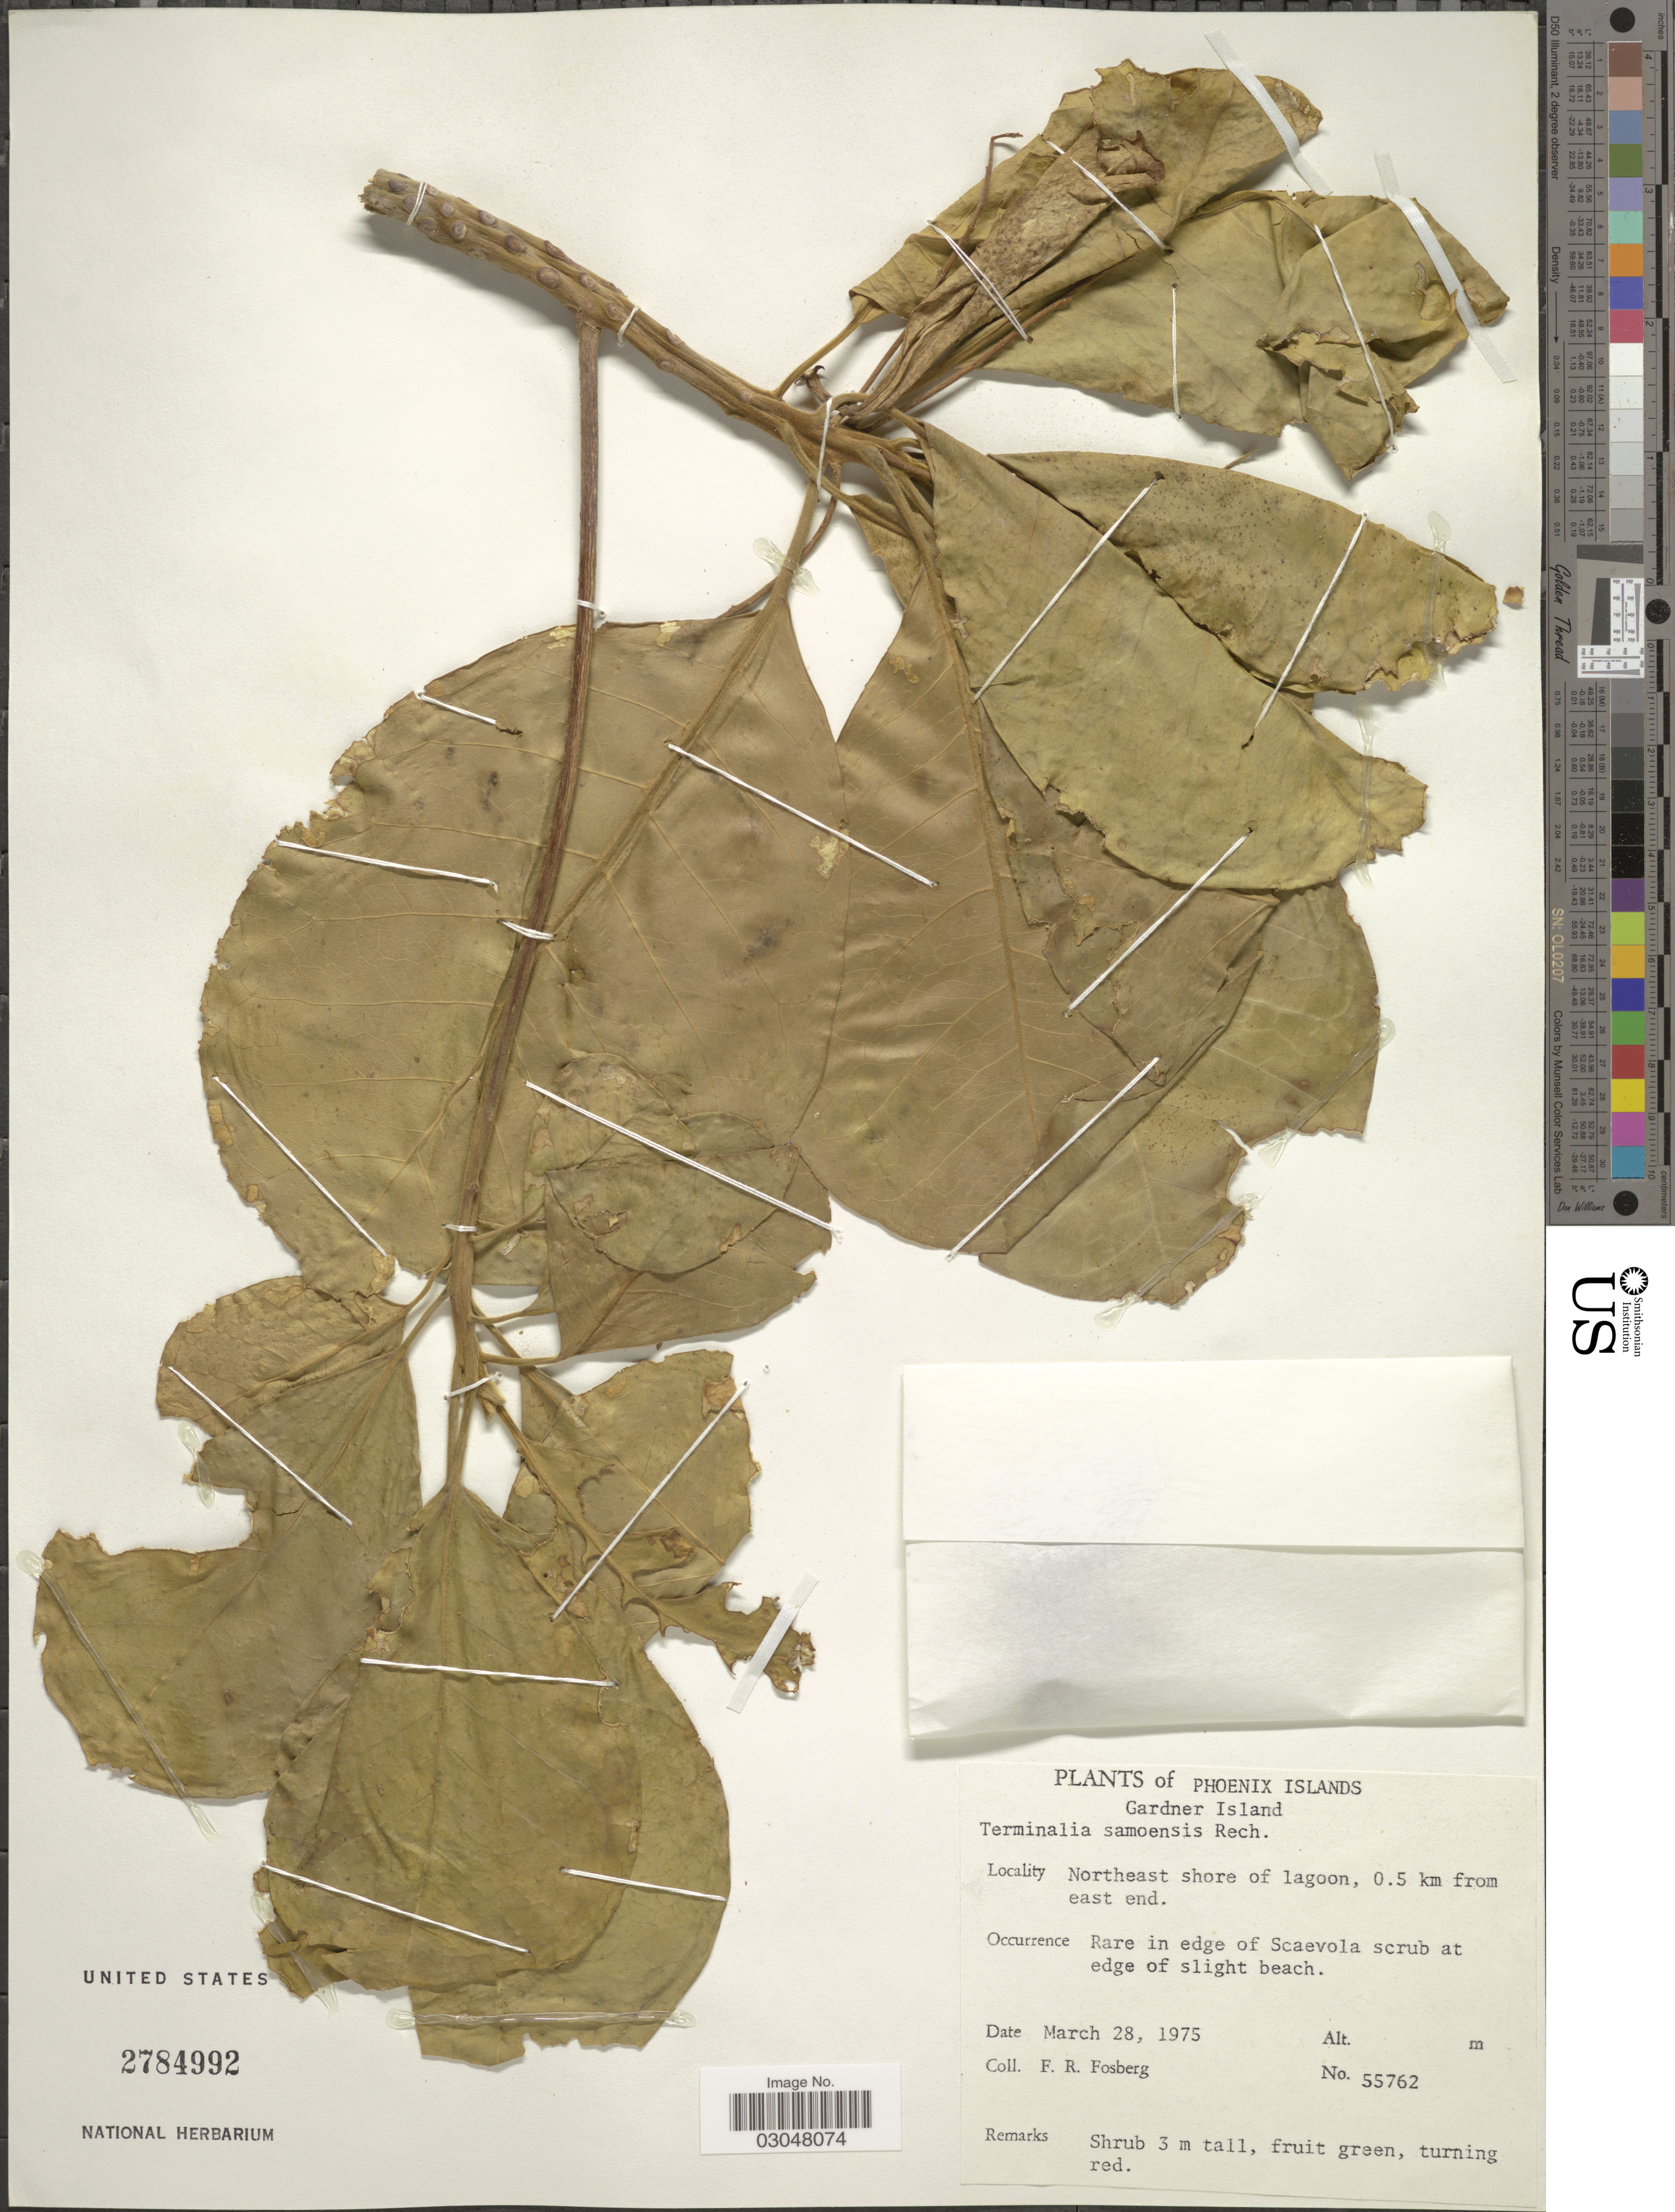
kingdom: Plantae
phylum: Tracheophyta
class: Magnoliopsida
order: Myrtales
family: Combretaceae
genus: Terminalia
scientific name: Terminalia samoensis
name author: Rech.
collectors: F. R. Fosberg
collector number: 55762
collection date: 1975-03-28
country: Kiribati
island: Nikumaroro [Gardner] Atoll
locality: Phoenix Islands. Gardner Island. Northeast shore of lagoon, 0.5 km from east end.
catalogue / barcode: US 2784992